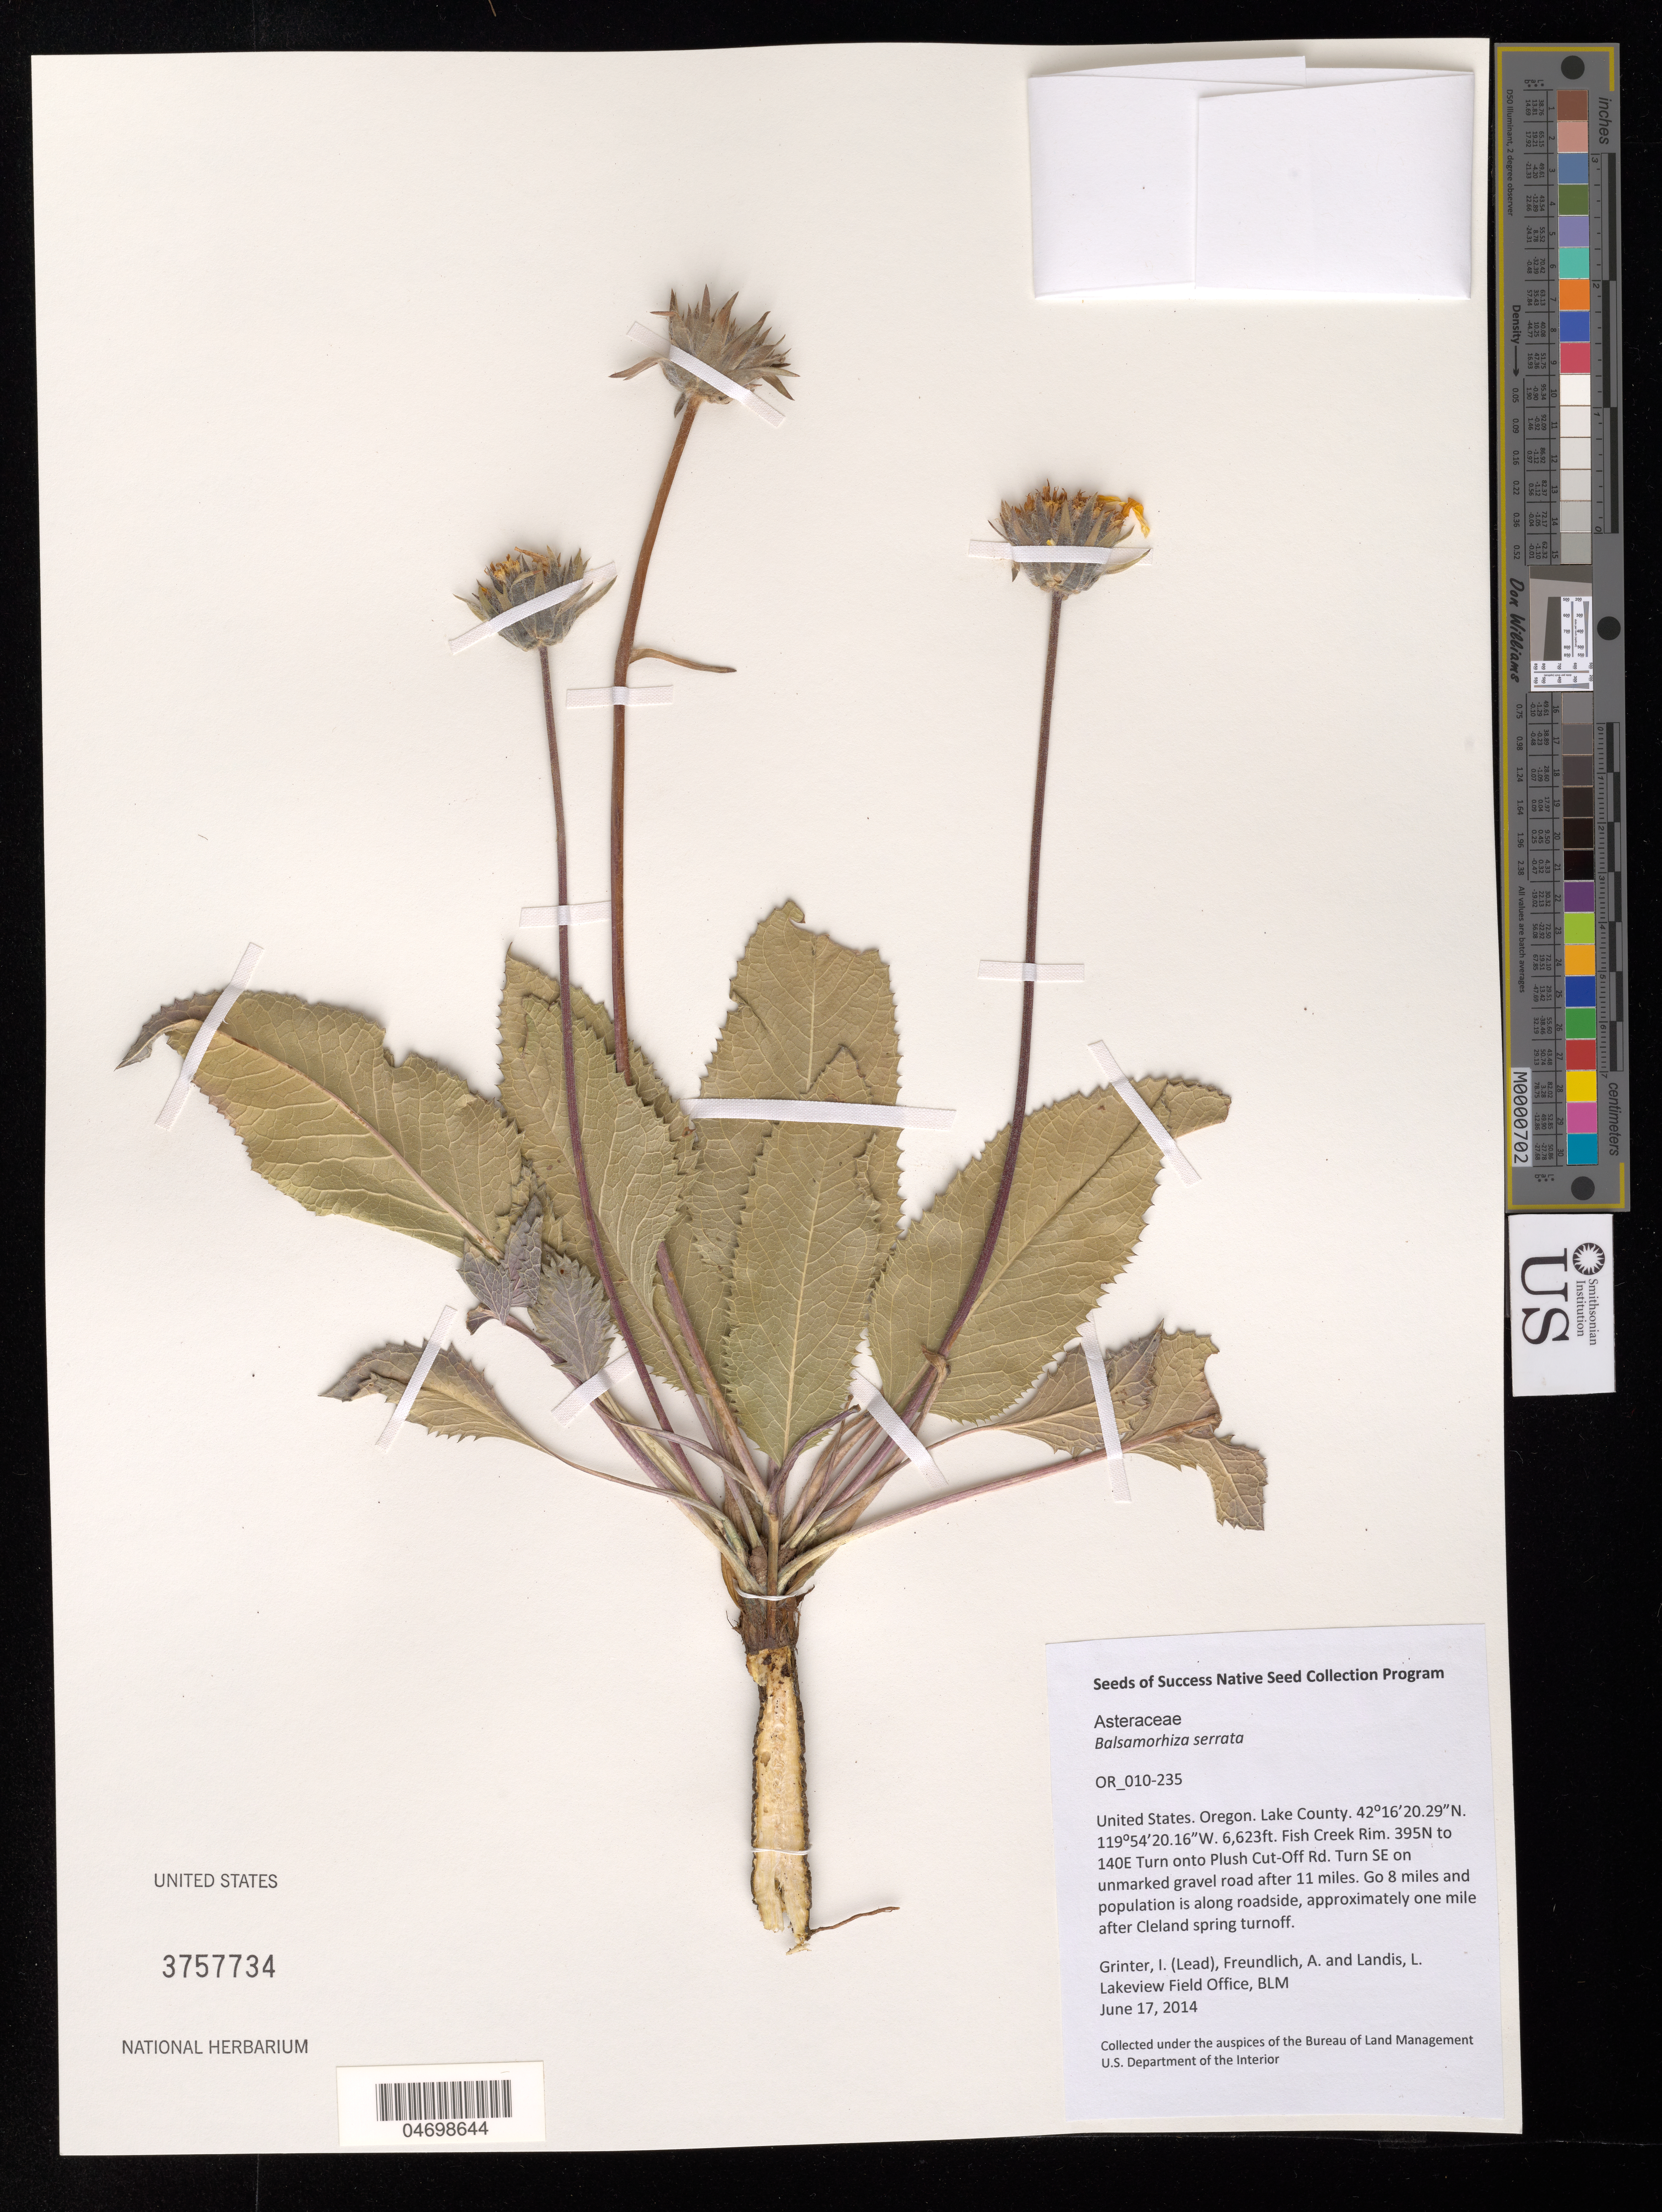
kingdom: Plantae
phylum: Tracheophyta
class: Magnoliopsida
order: Asterales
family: Asteraceae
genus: Balsamorhiza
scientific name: Balsamorhiza serrata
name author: A. Nelson & J.F. Macbr.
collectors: I. Grinter, A. Freundlich, L. Landis & M. Ellis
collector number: OR010-235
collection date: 2014-08-19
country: United States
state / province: Oregon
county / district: Lake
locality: Lake Abert. Hwy 395N 9 mi. past Valley Falls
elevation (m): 1282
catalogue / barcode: US 3757734